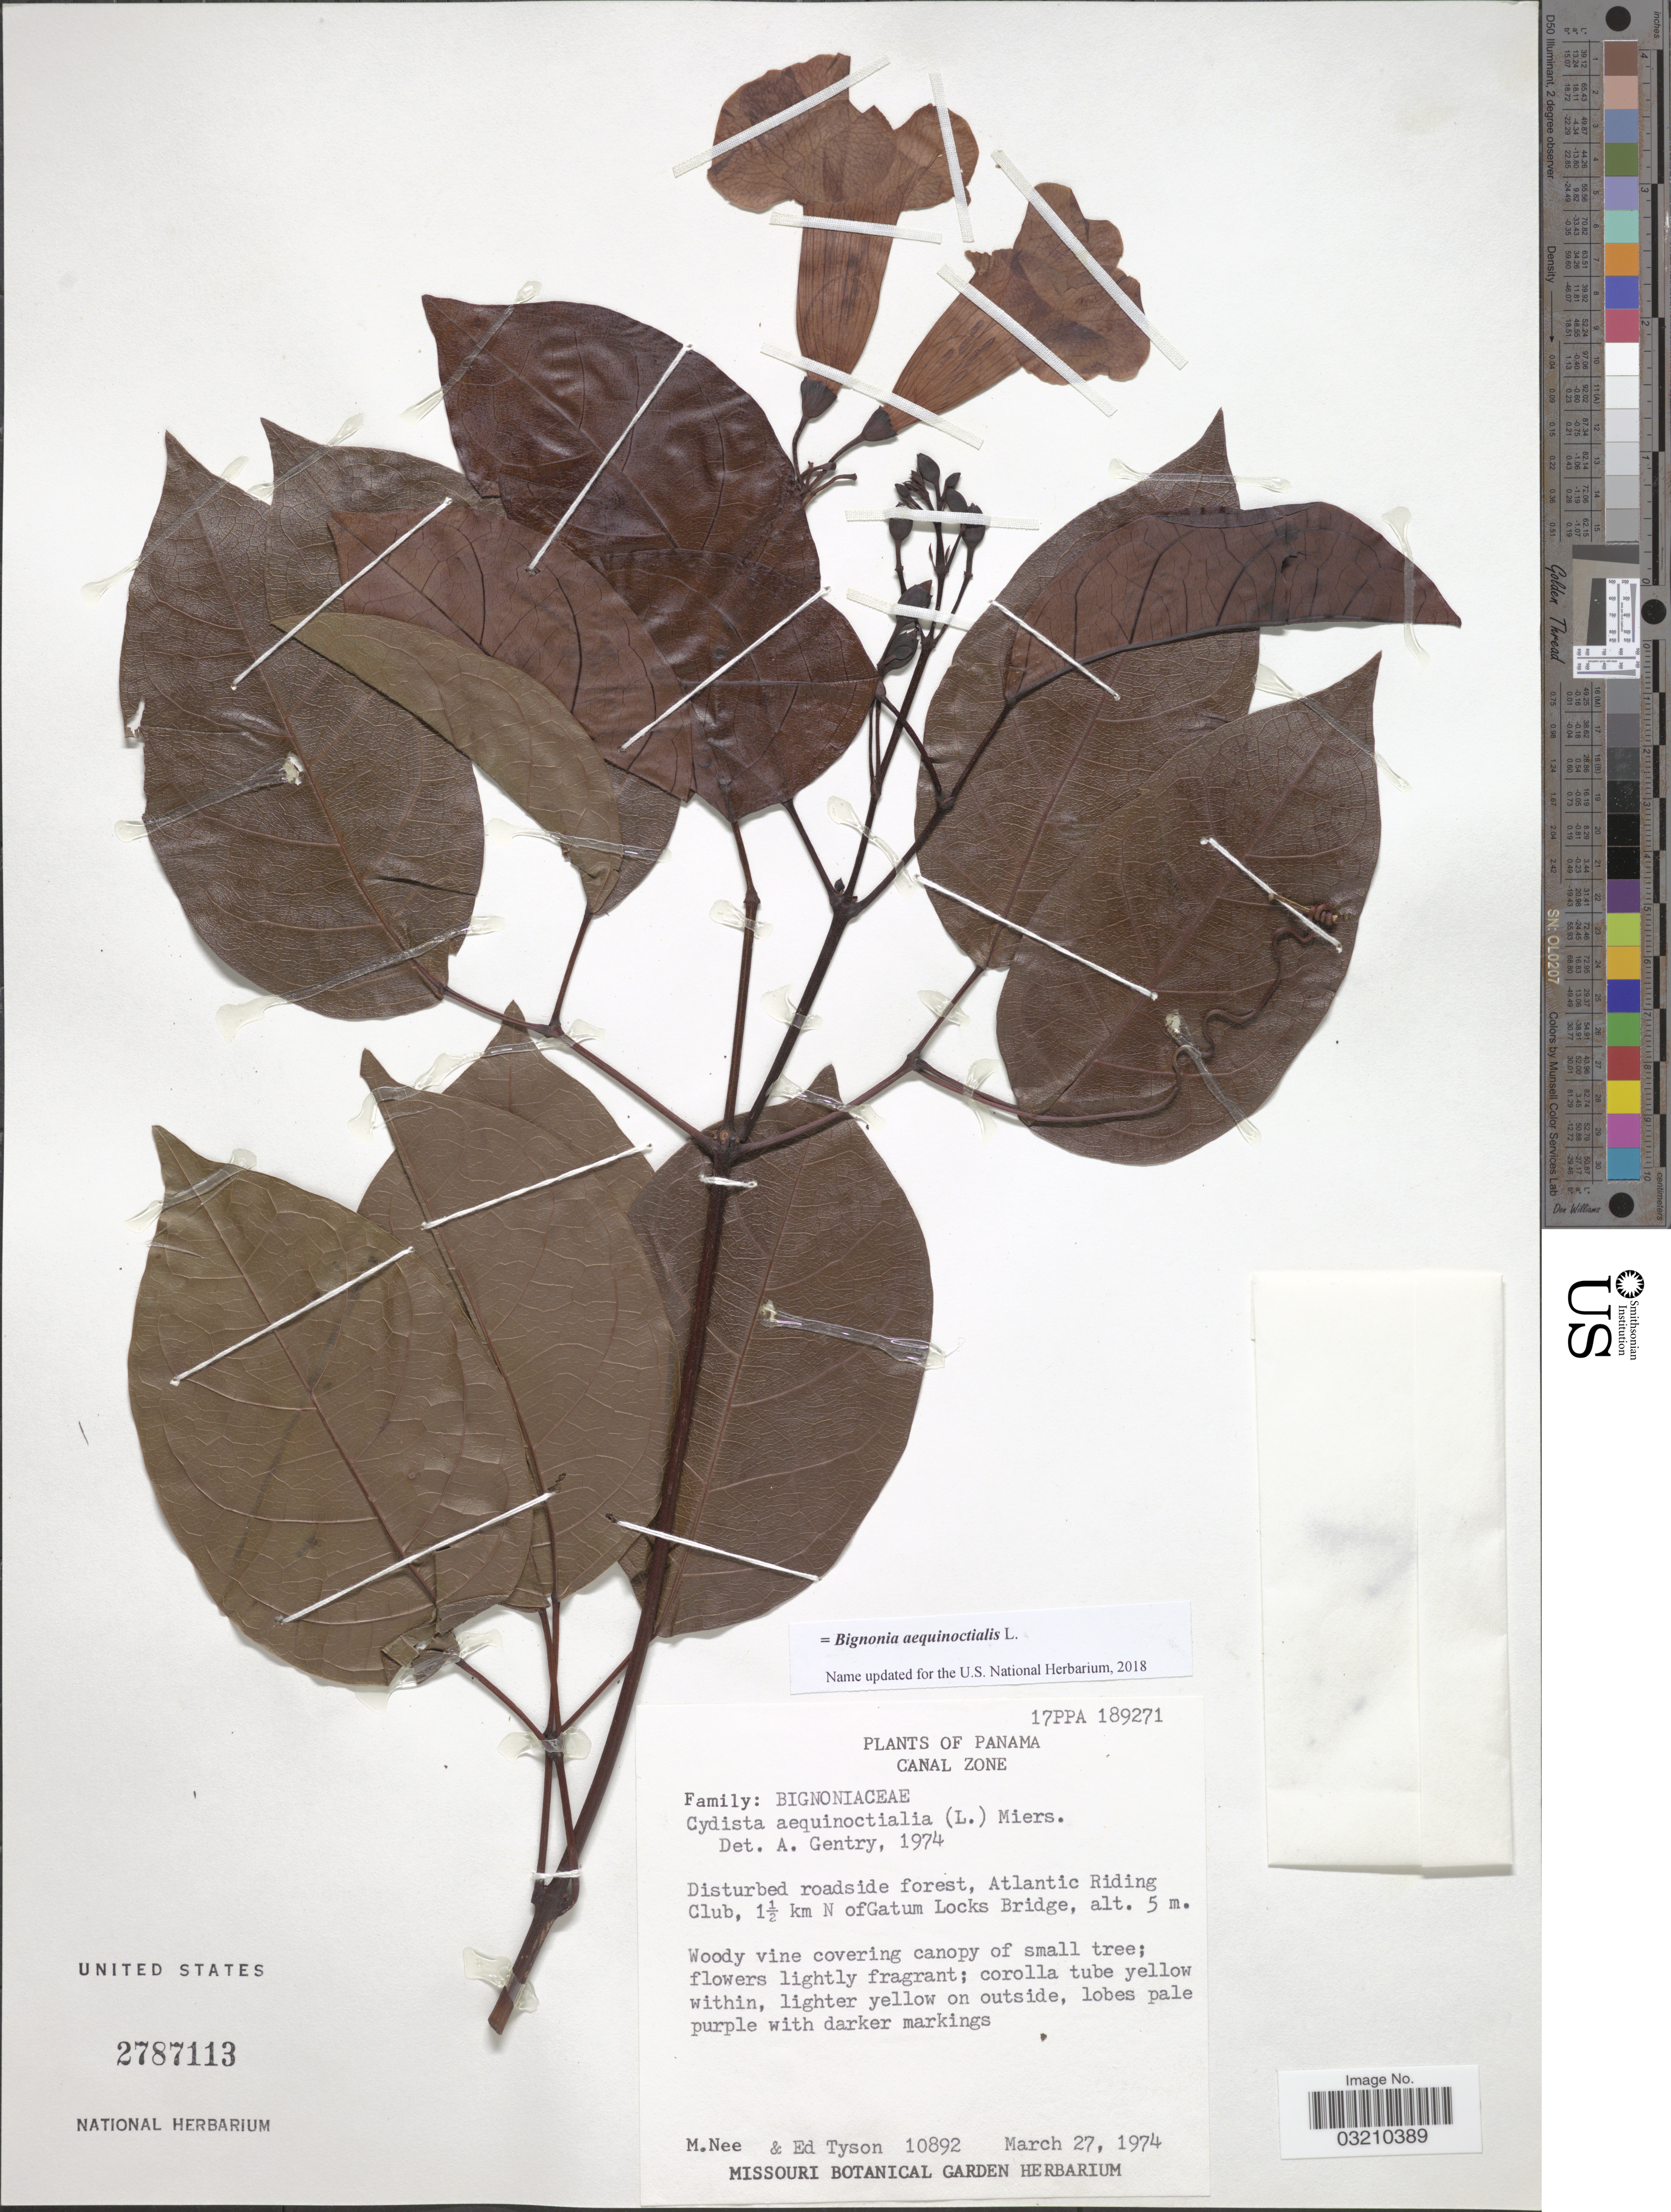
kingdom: Plantae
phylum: Tracheophyta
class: Magnoliopsida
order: Lamiales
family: Bignoniaceae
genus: Bignonia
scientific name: Bignonia aequinoctialis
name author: L.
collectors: M. Nee & E. Tyson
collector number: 10892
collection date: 1974-03-27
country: Panama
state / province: Colón / Panamá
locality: Canal Zone. Disturbed roadside forest, Atlantic Riding Club, 1½ km N of Gatum Locks Bridge.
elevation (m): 5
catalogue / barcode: US 2787113